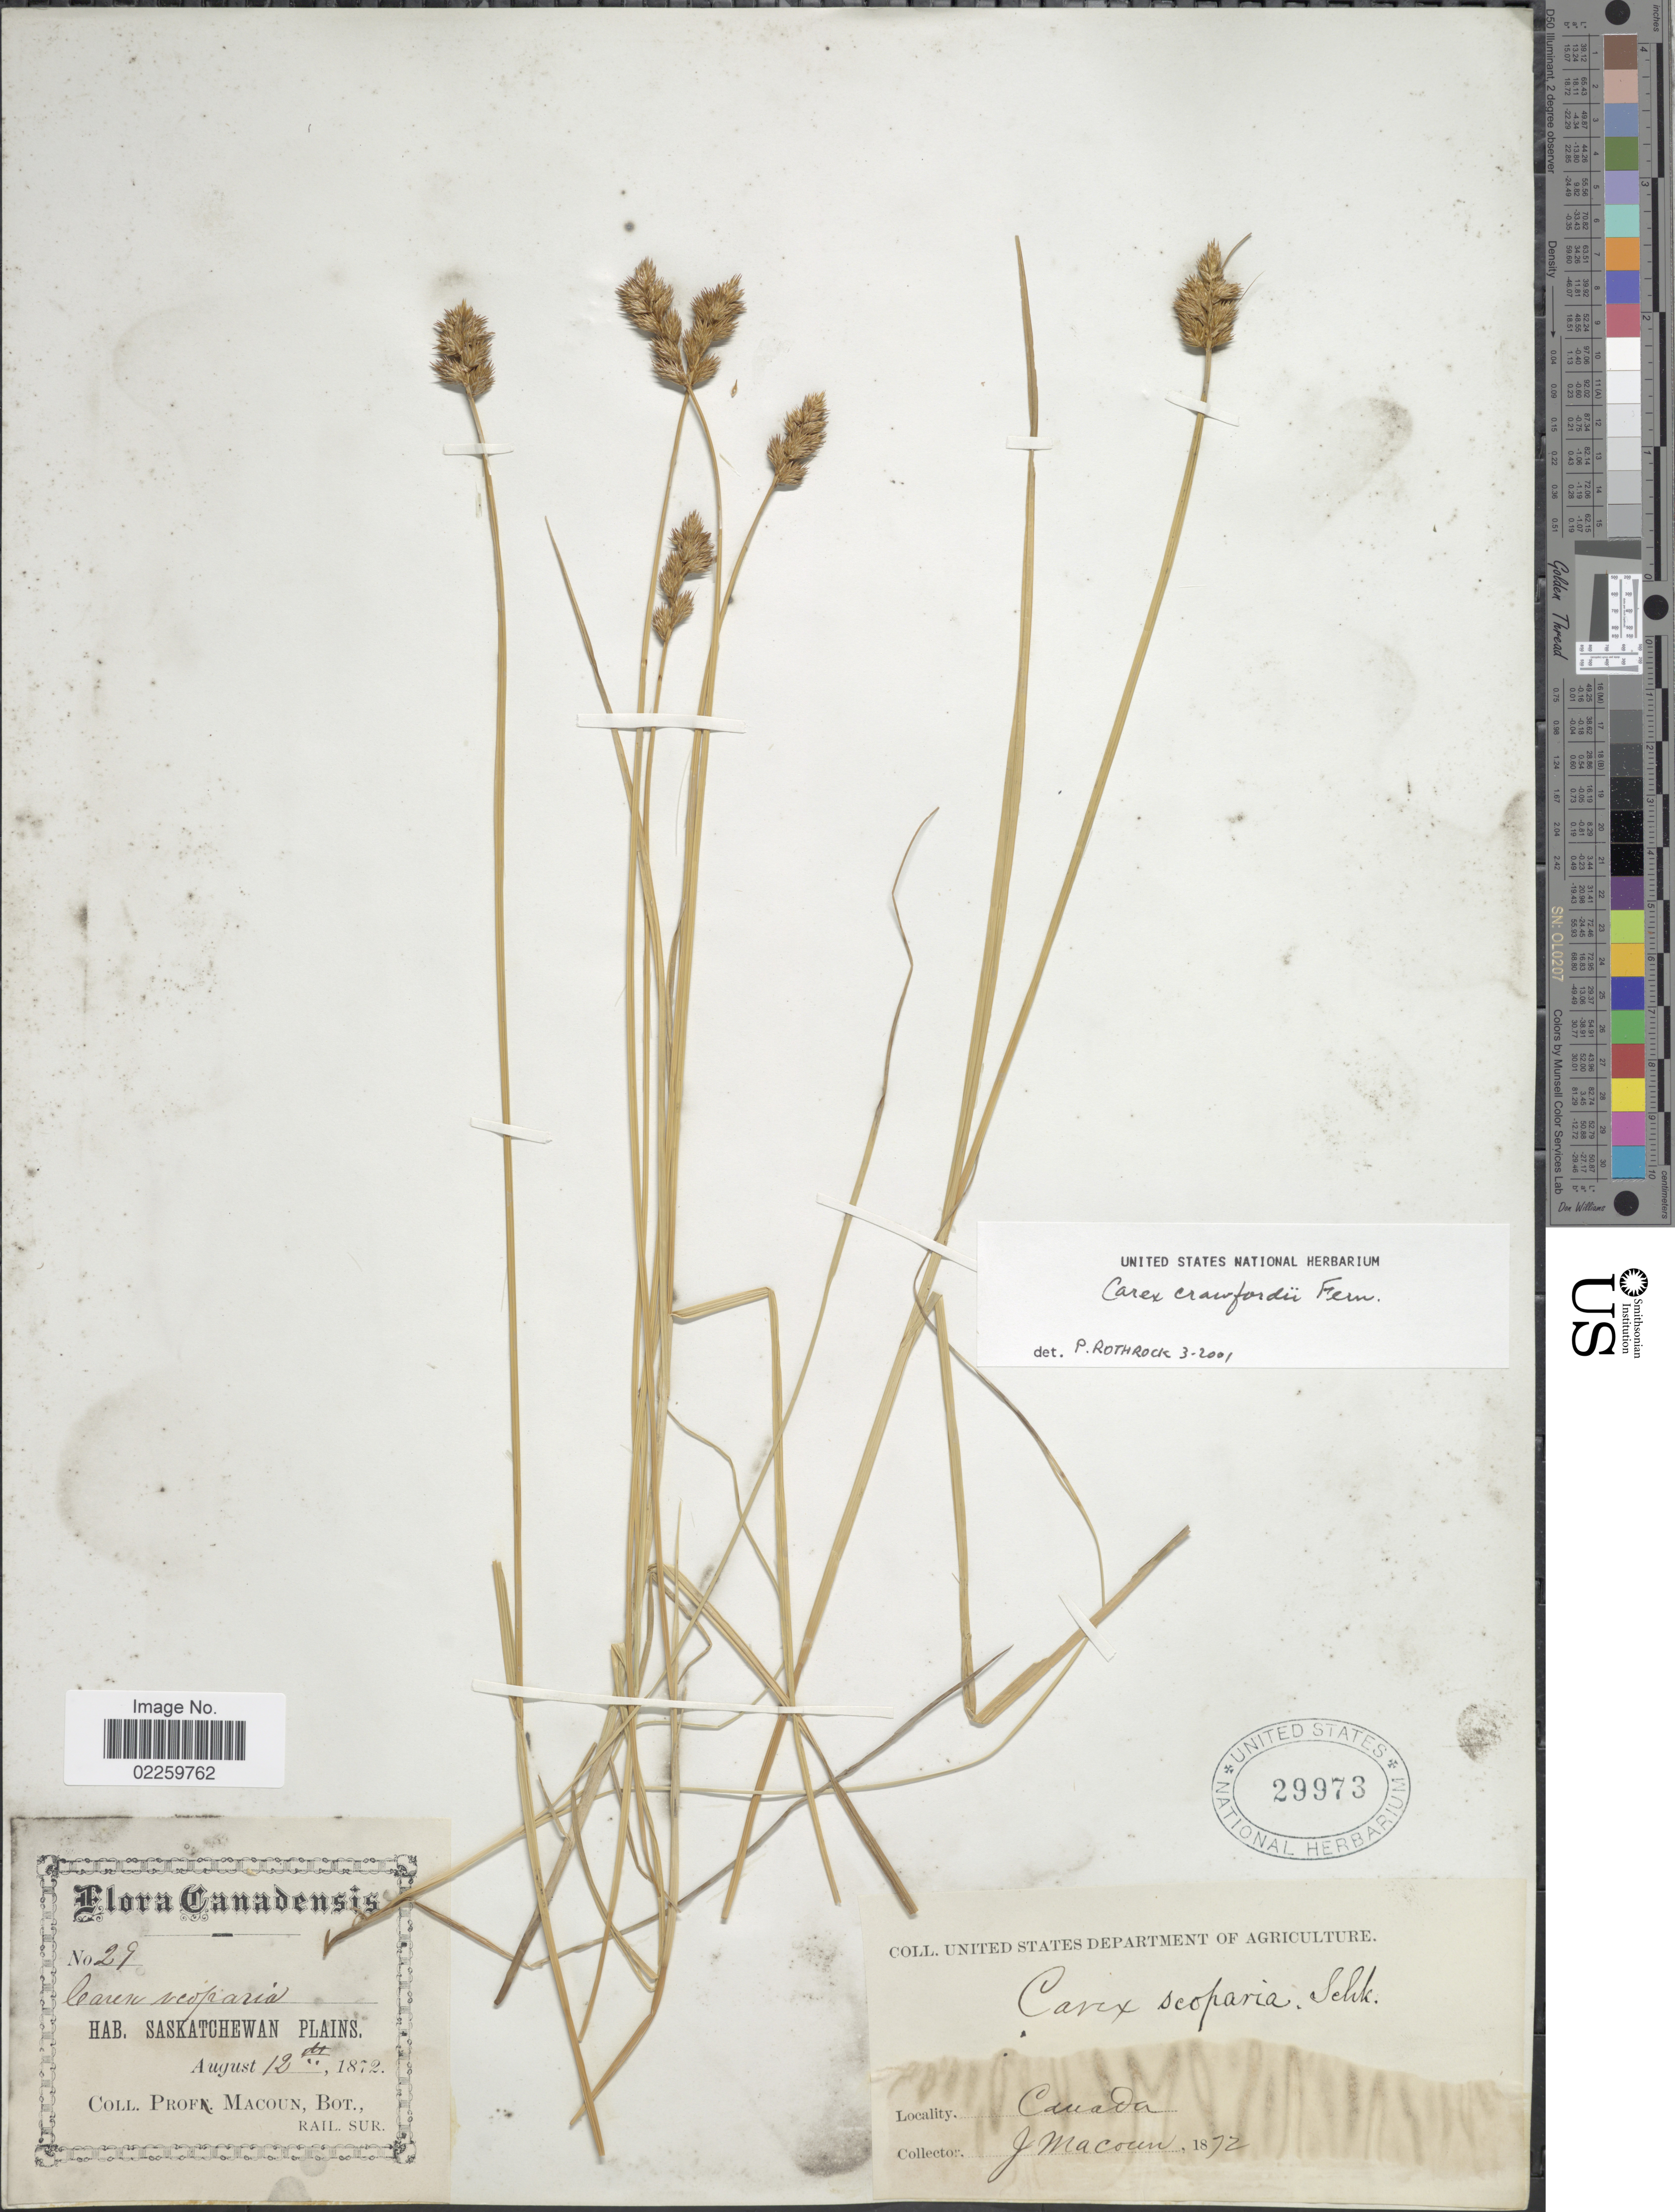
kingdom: Plantae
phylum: Tracheophyta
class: Liliopsida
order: Poales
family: Cyperaceae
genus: Carex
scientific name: Carex crawfordii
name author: Fernald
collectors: J. Macoun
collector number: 29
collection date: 1872-08-12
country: Canada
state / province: Saskatchewan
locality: Canadensis, Saskatchewan Plains.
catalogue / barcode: US 29973